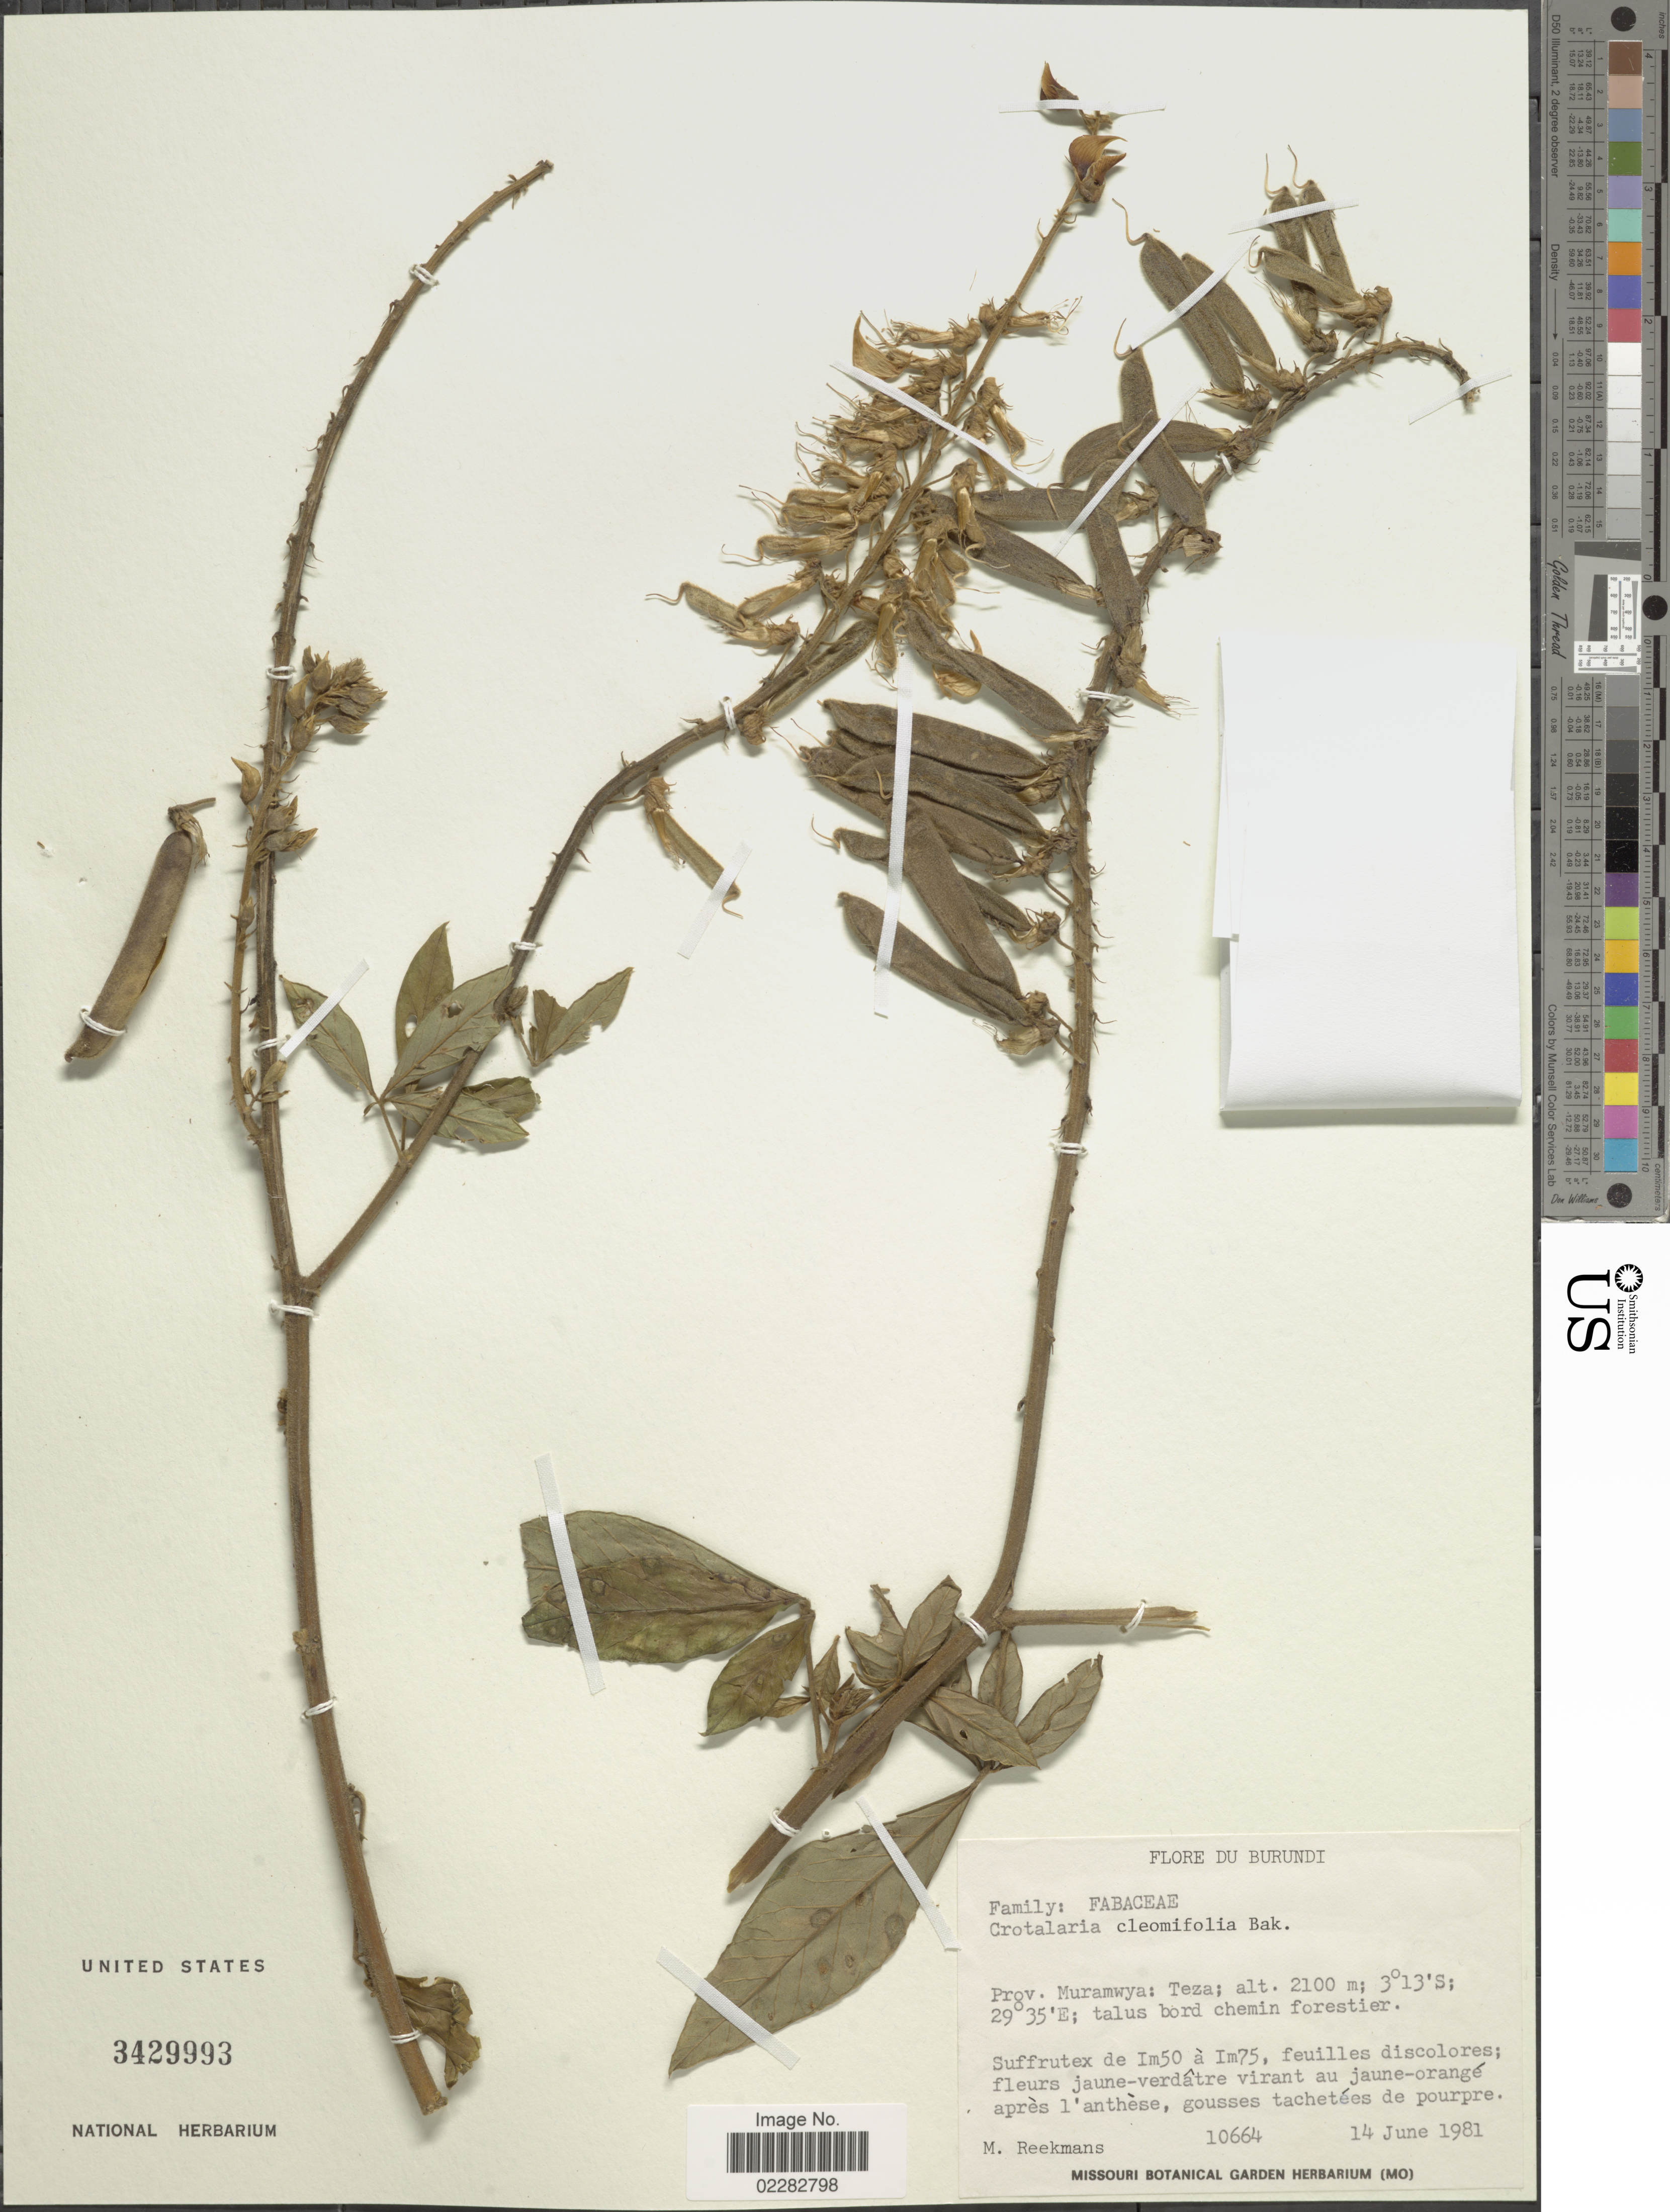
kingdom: Plantae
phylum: Tracheophyta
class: Magnoliopsida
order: Fabales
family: Fabaceae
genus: Crotalaria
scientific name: Crotalaria cleomifolia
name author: Baker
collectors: M. Reekmans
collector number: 10664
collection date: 1981-06-14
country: Burundi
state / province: Muramvya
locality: Teza, talus bord chemin forestier.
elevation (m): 2100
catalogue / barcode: US 3429993